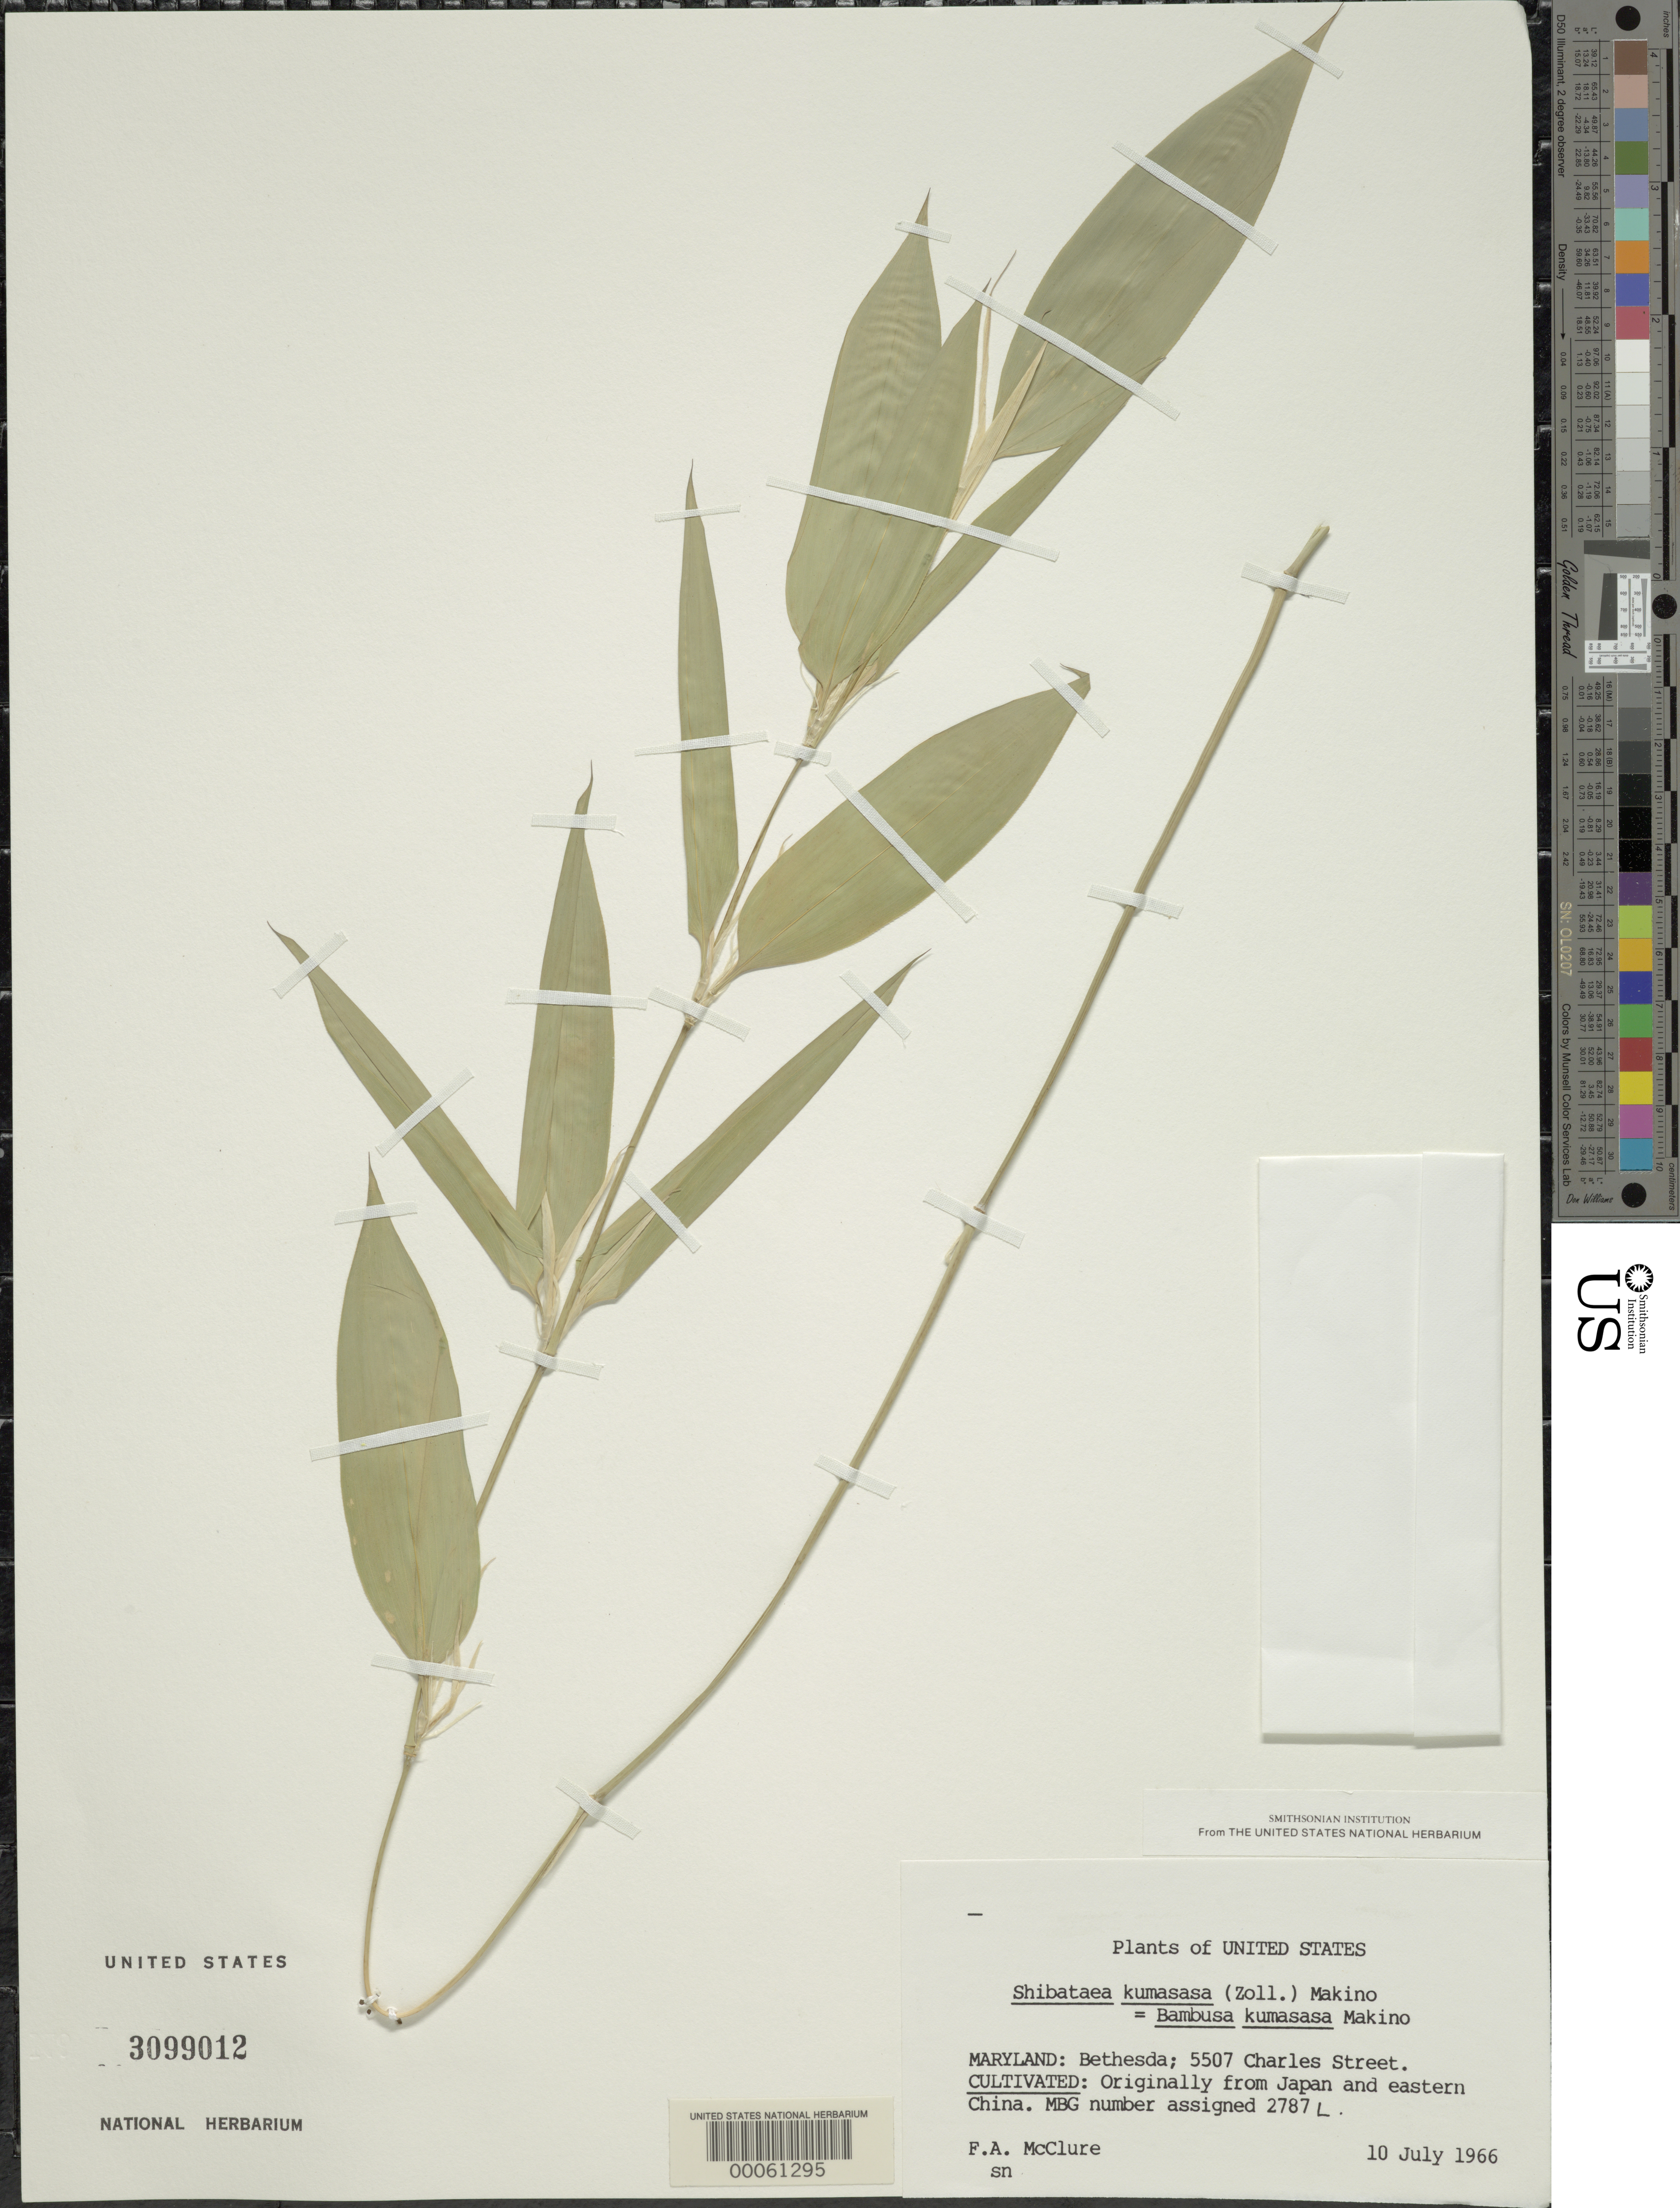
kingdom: Plantae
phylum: Tracheophyta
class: Liliopsida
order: Poales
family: Poaceae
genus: Shibataea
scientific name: Shibataea kumasasa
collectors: F. A. McClure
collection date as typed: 10 Jul 1966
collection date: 1966-07-10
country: United States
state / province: Maryland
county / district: Montgomery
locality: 5507 Charles Street, Bethesda (McClure's garden)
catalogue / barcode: US 3099012